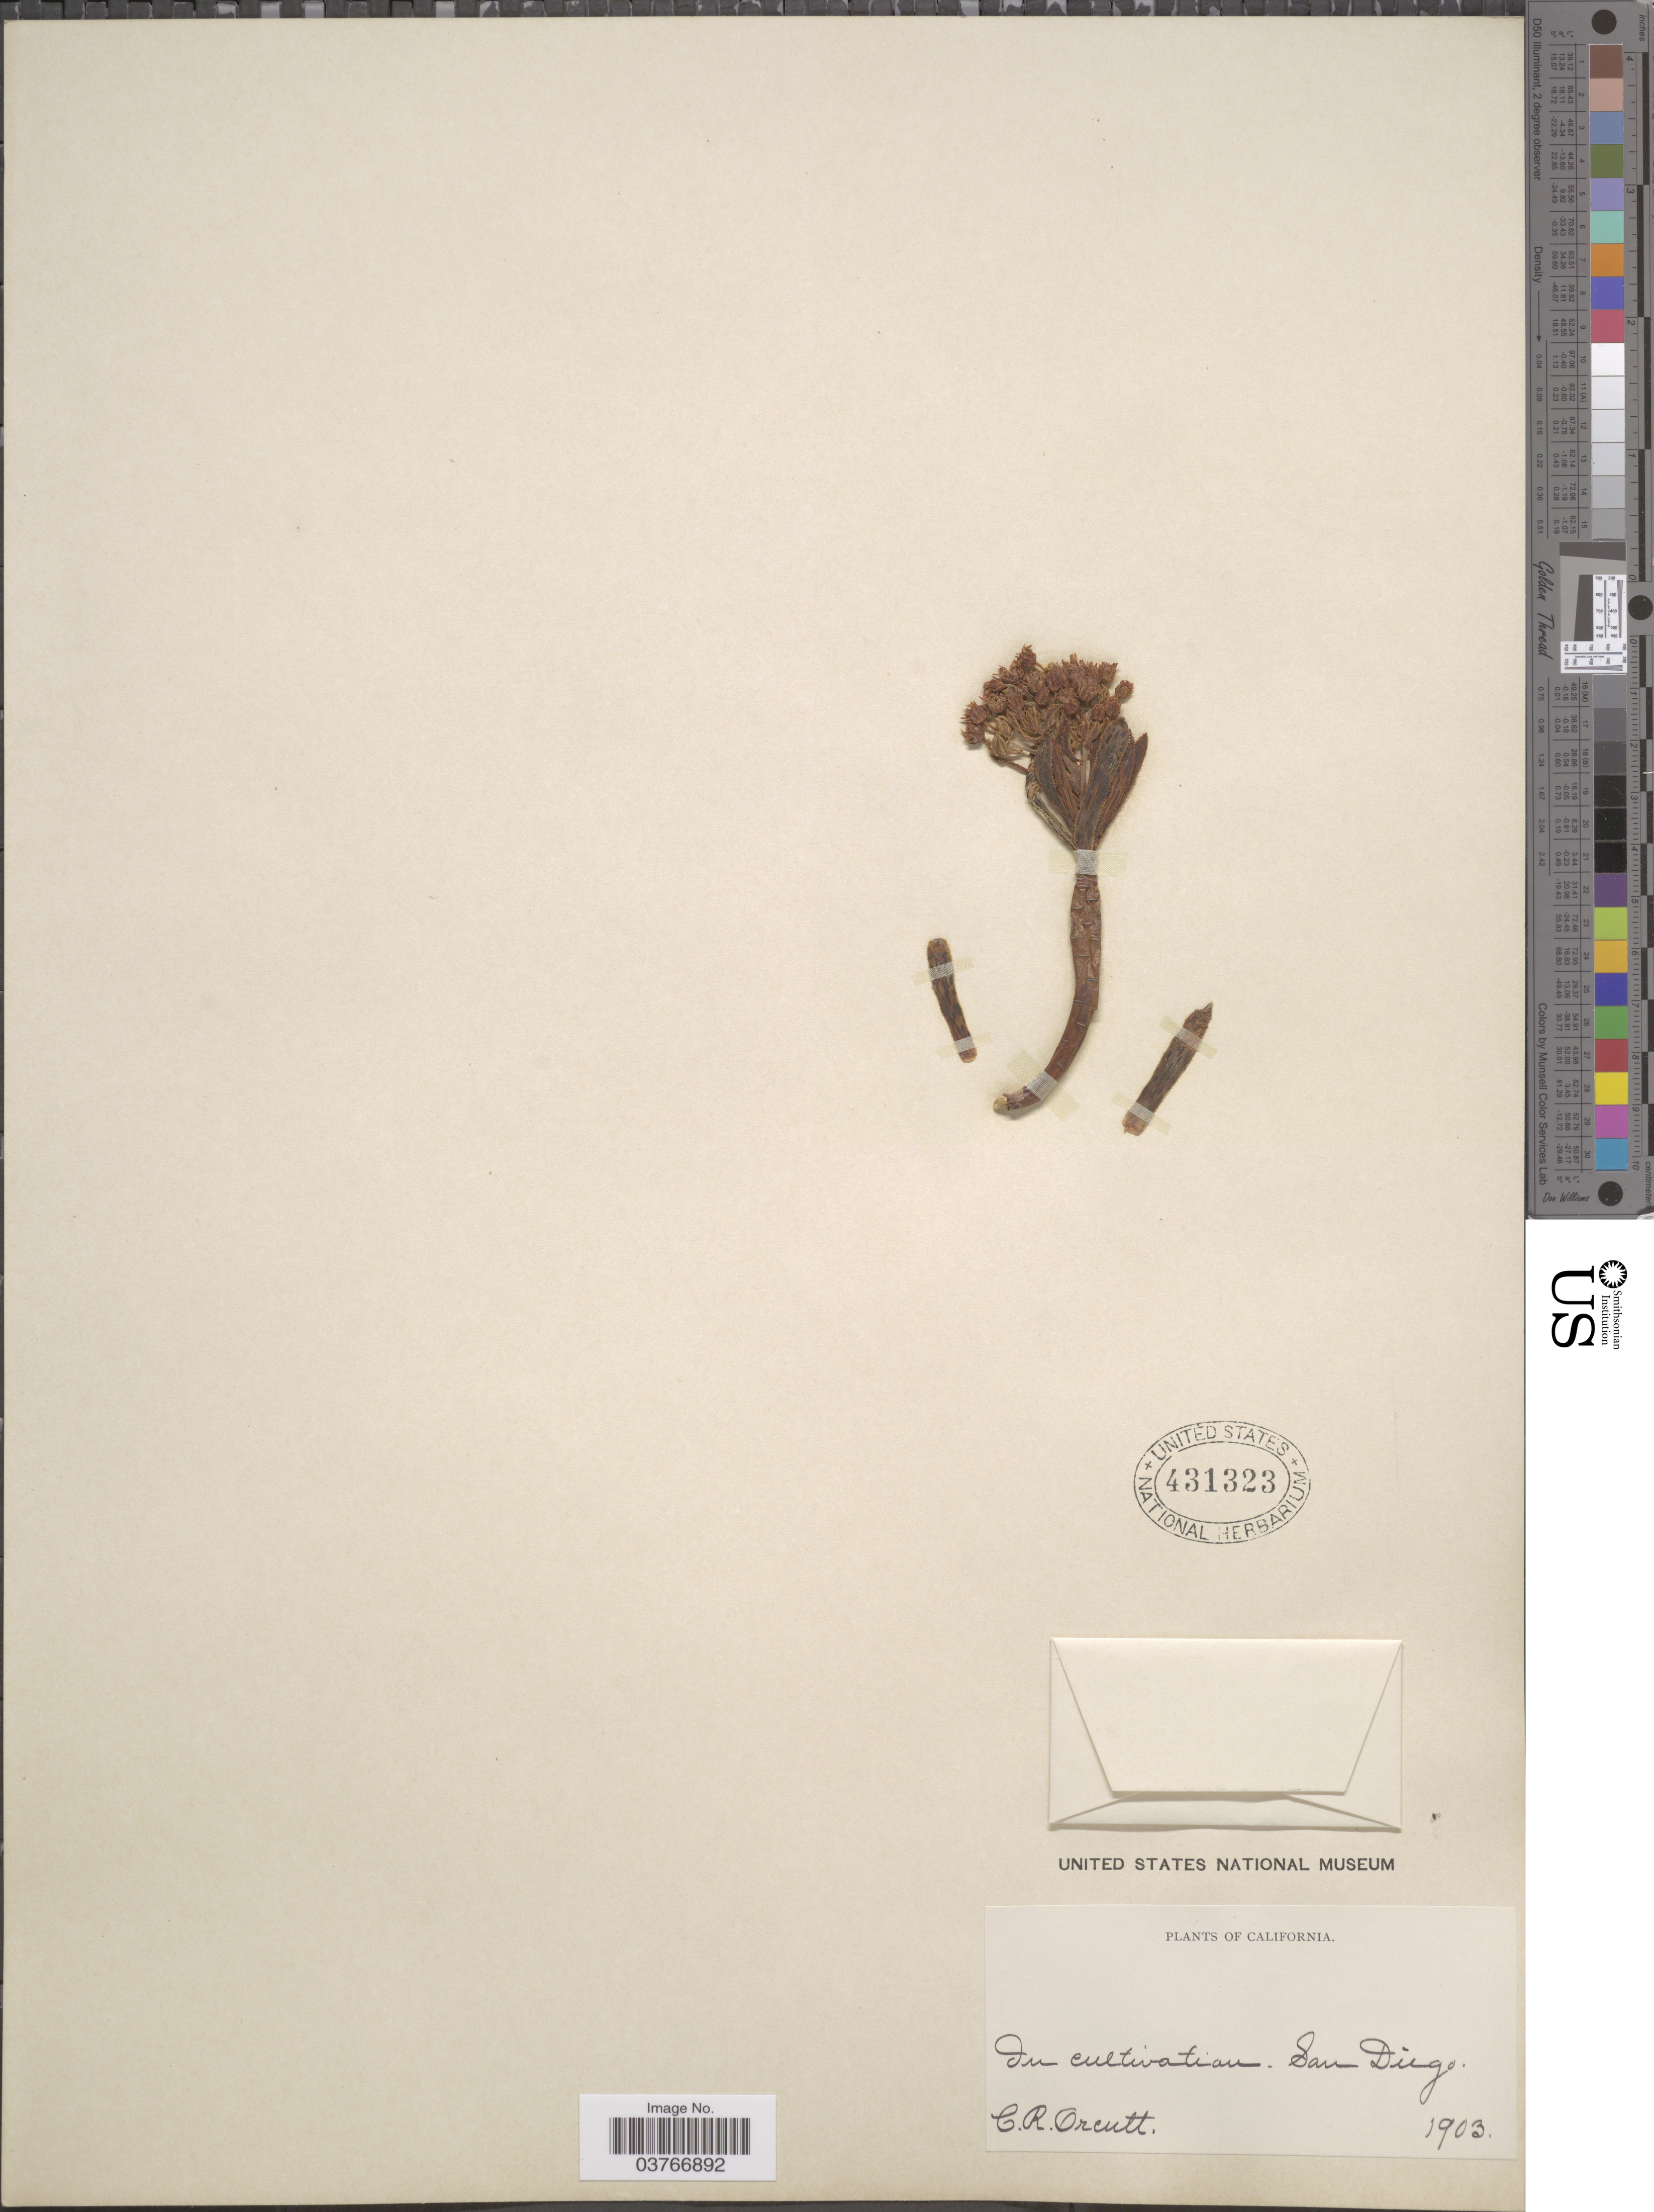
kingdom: Plantae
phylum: Tracheophyta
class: Magnoliopsida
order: Saxifragales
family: Crassulaceae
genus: Sedum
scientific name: Sedum sp.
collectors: C. R. Orcutt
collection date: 1903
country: United States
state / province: California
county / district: San Diego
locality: San Diego.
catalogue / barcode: US 431323